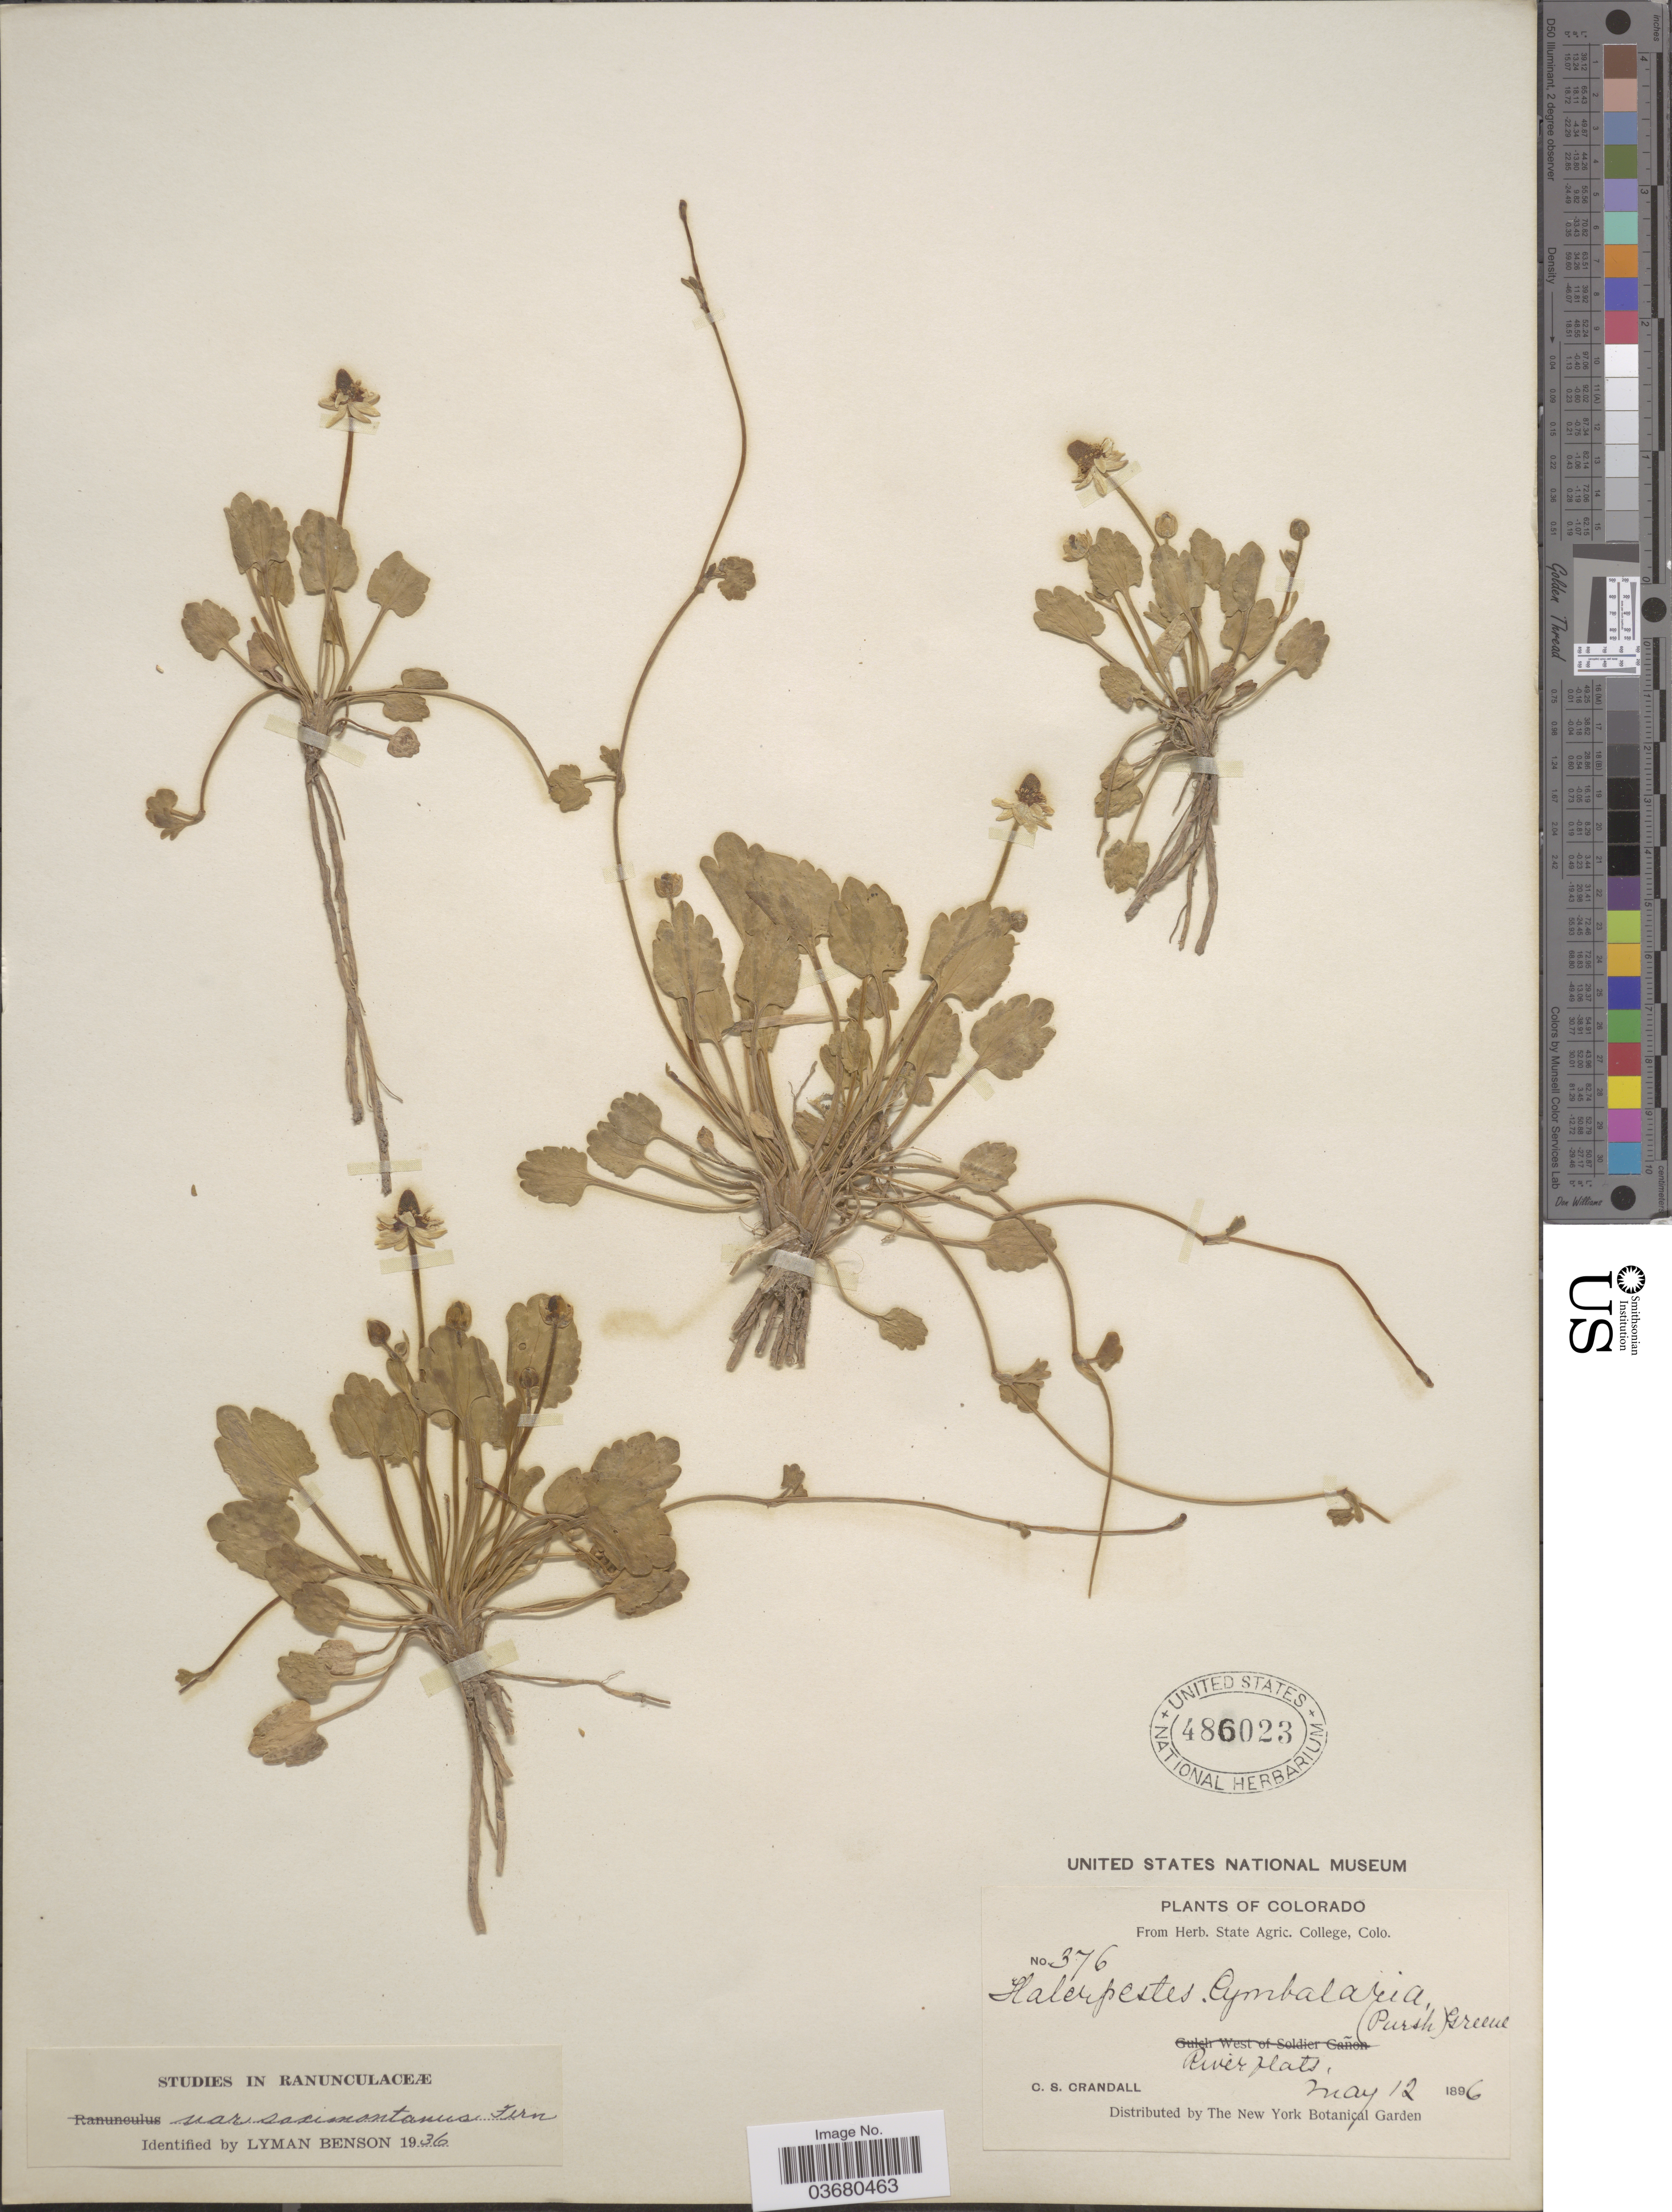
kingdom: Plantae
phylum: Tracheophyta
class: Magnoliopsida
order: Ranunculales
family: Ranunculaceae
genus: Halerpestes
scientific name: Halerpestes cymbalaria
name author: (Pursh) Greene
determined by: Strong, M. T., (US), Smithsonian Institution - National Museum of Natural History (UNITED STATES)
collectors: C. Crandall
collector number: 376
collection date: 1896-05-12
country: United States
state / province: Colorado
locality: River Flats.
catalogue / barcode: US 486023